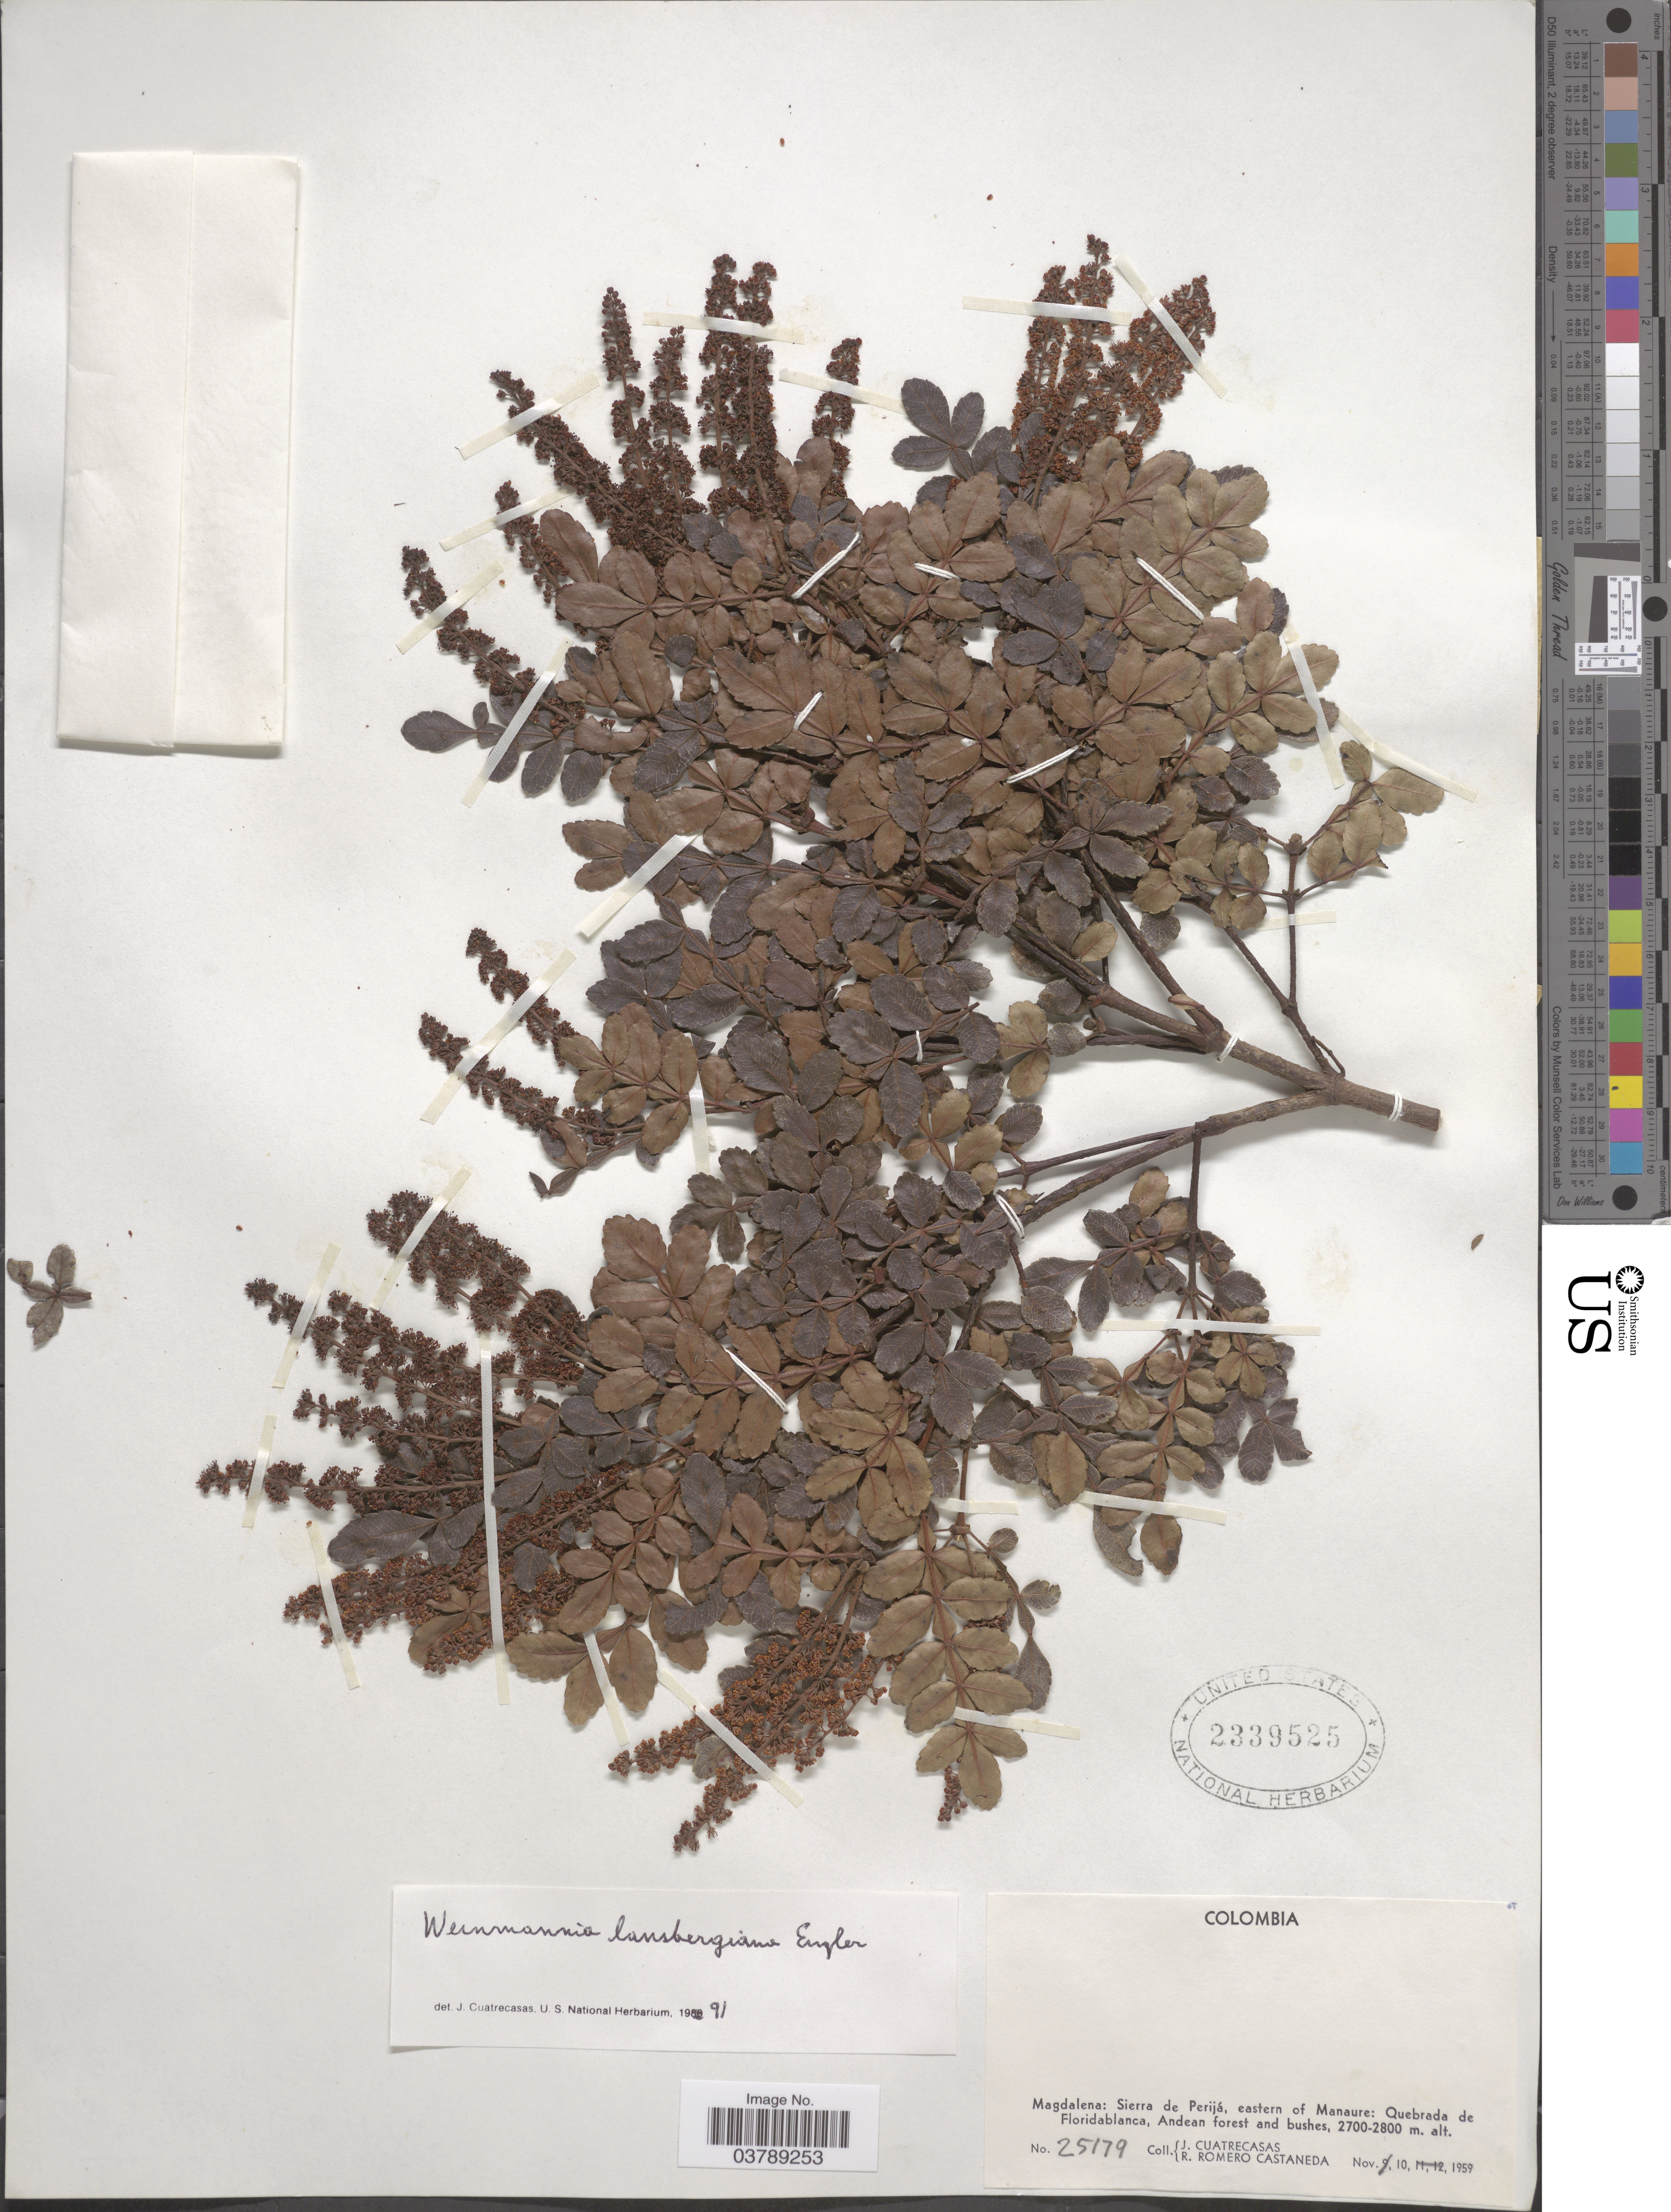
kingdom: Plantae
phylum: Tracheophyta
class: Magnoliopsida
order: Oxalidales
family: Cunoniaceae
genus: Weinmannia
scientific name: Weinmannia lansbergiana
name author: Engl.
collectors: J. Cuatrecasas & R. Romero Castañeda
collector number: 25179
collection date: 1959-11-10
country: Colombia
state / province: Magdalena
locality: Sierra de Perijá, eastern of Manaure: Quebrada de Floridablanca, Andean forest and bushes.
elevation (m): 2700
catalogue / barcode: US 2339525